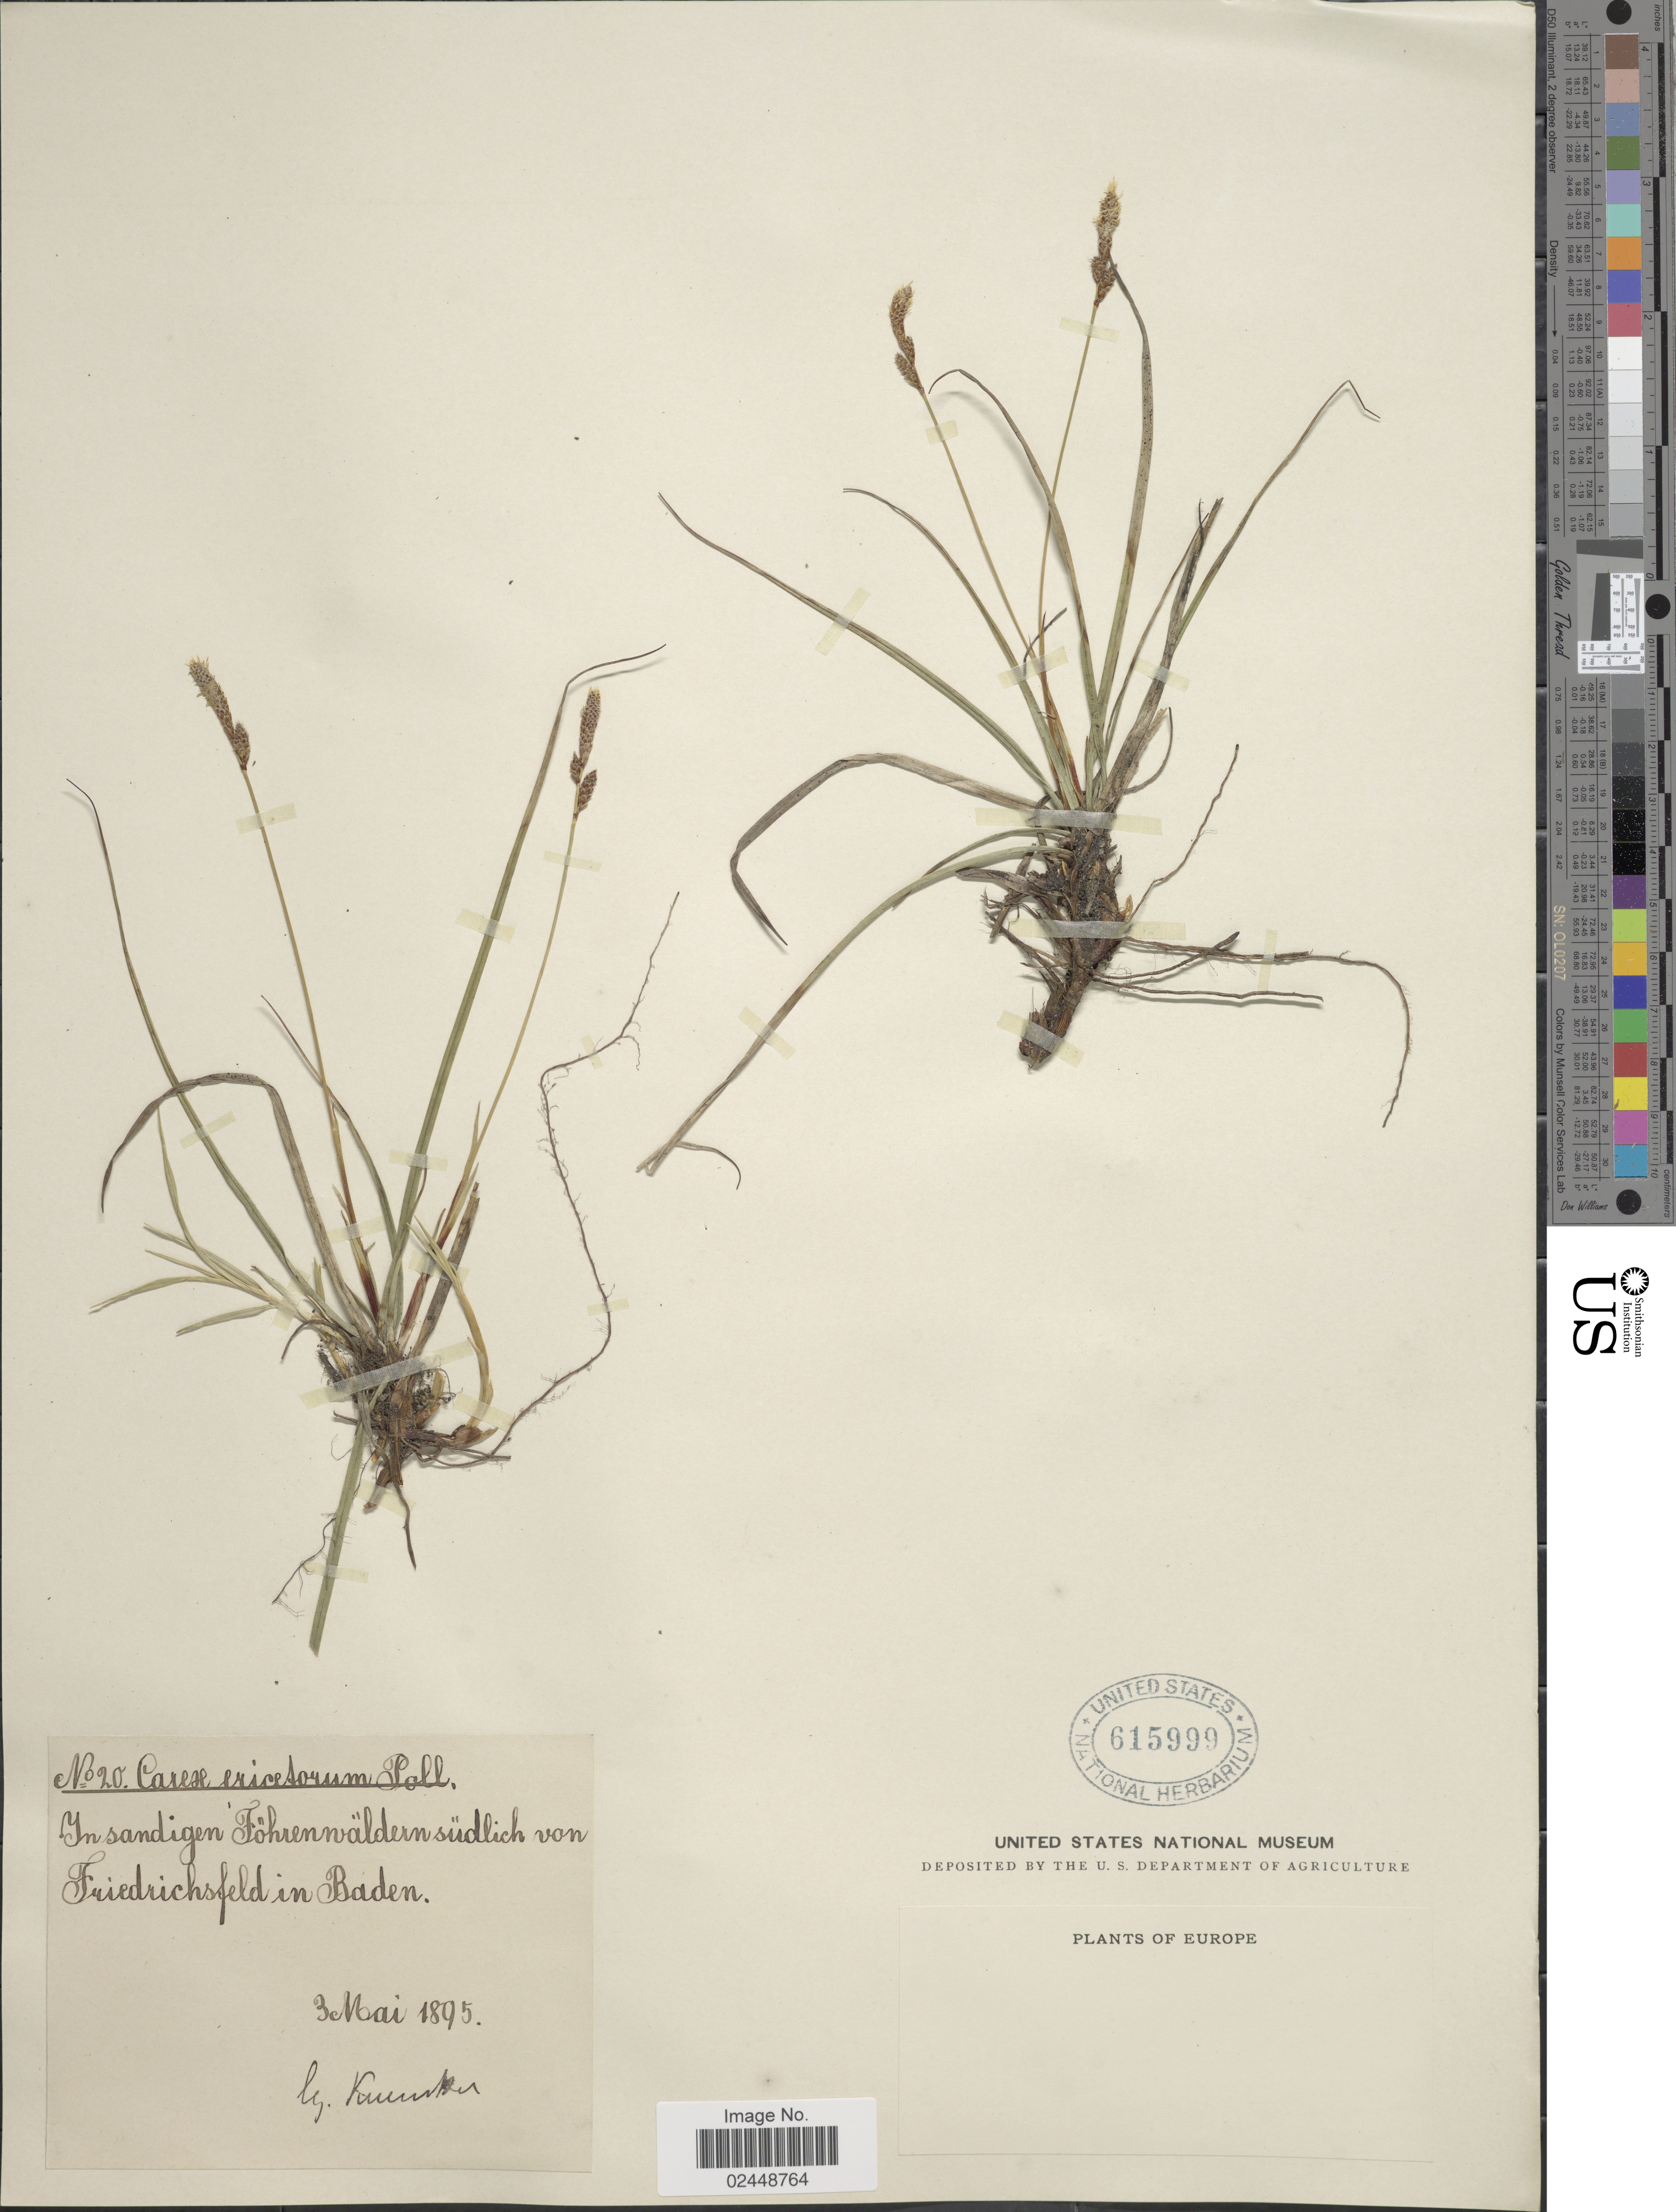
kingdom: Plantae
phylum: Tracheophyta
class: Liliopsida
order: Poales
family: Cyperaceae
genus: Carex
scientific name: Carex ericetorum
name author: Pollich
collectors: Kneucker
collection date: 1895-05-03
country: Germany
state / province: Baden-Württemberg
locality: In sandigen Fohrenwaldern sudlich von Friederichsfeld in Baden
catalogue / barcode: US 615999